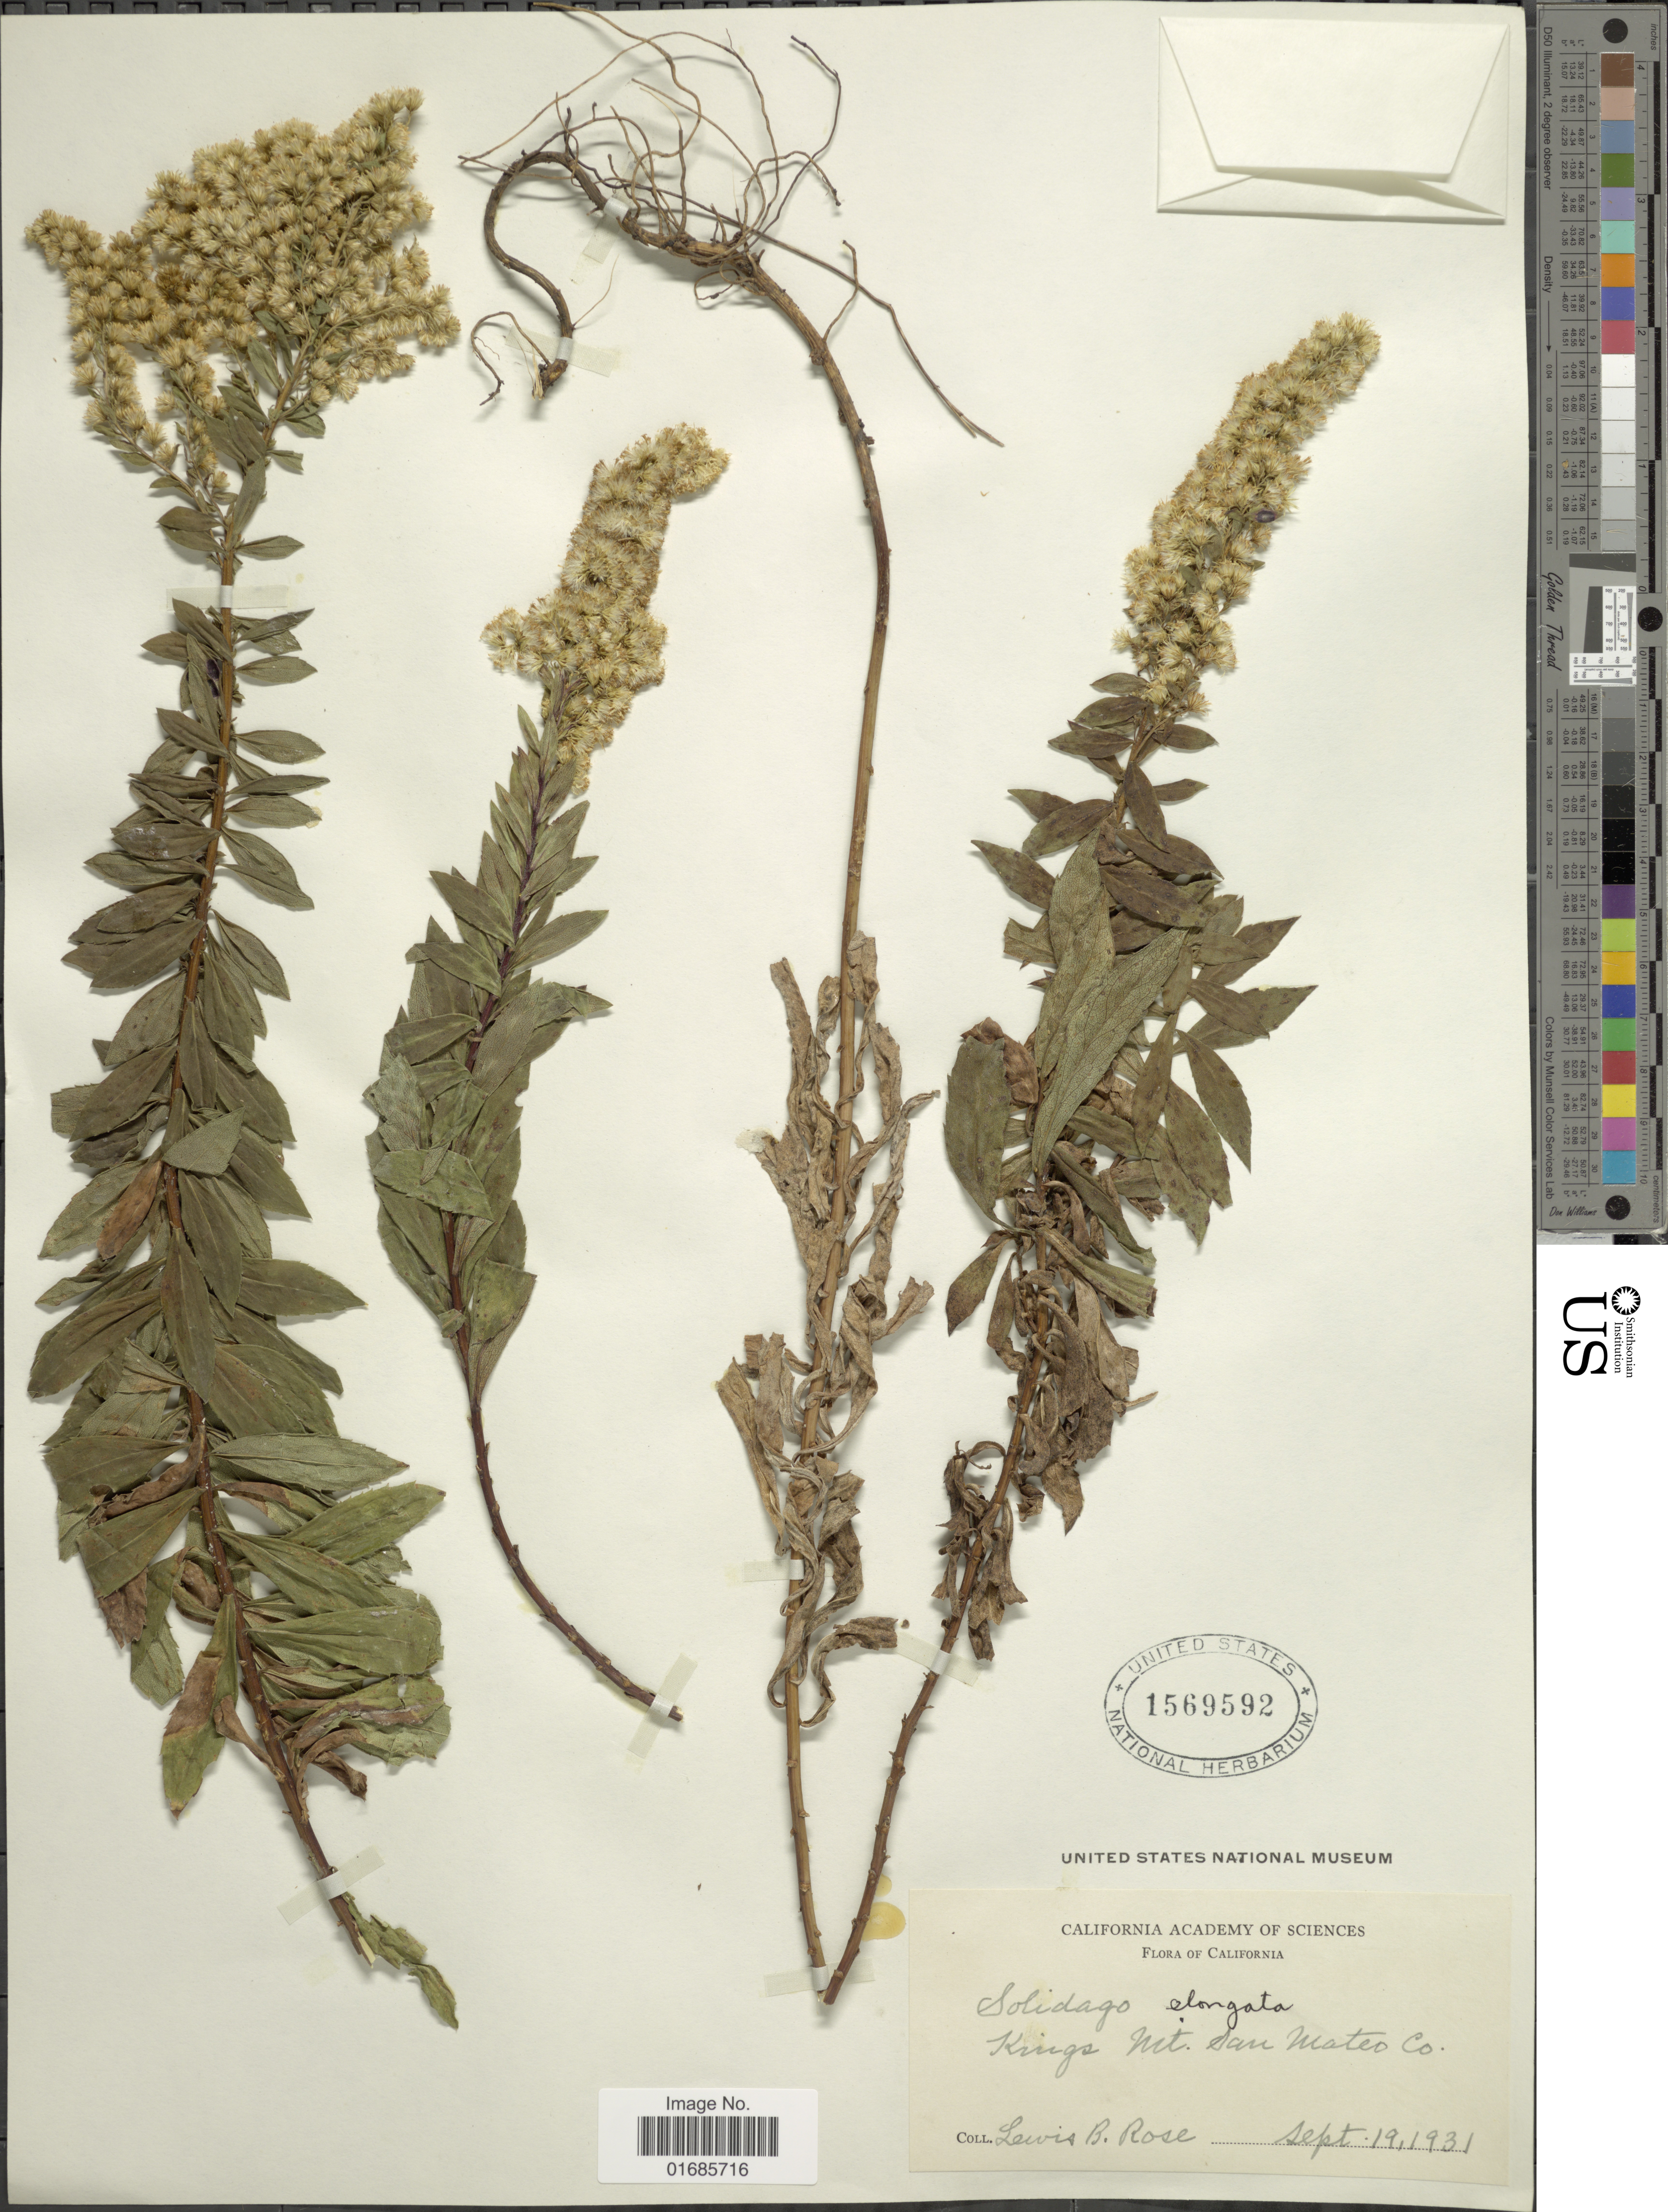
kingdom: Plantae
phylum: Tracheophyta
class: Magnoliopsida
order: Asterales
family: Asteraceae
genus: Solidago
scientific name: Solidago canadensis var. salebrosa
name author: (Piper) M.E. Jones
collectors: L. B. Rose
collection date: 1931-09-19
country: United States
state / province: California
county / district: San Mateo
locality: Kings Mt., San Mateo Co.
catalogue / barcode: US 1569592